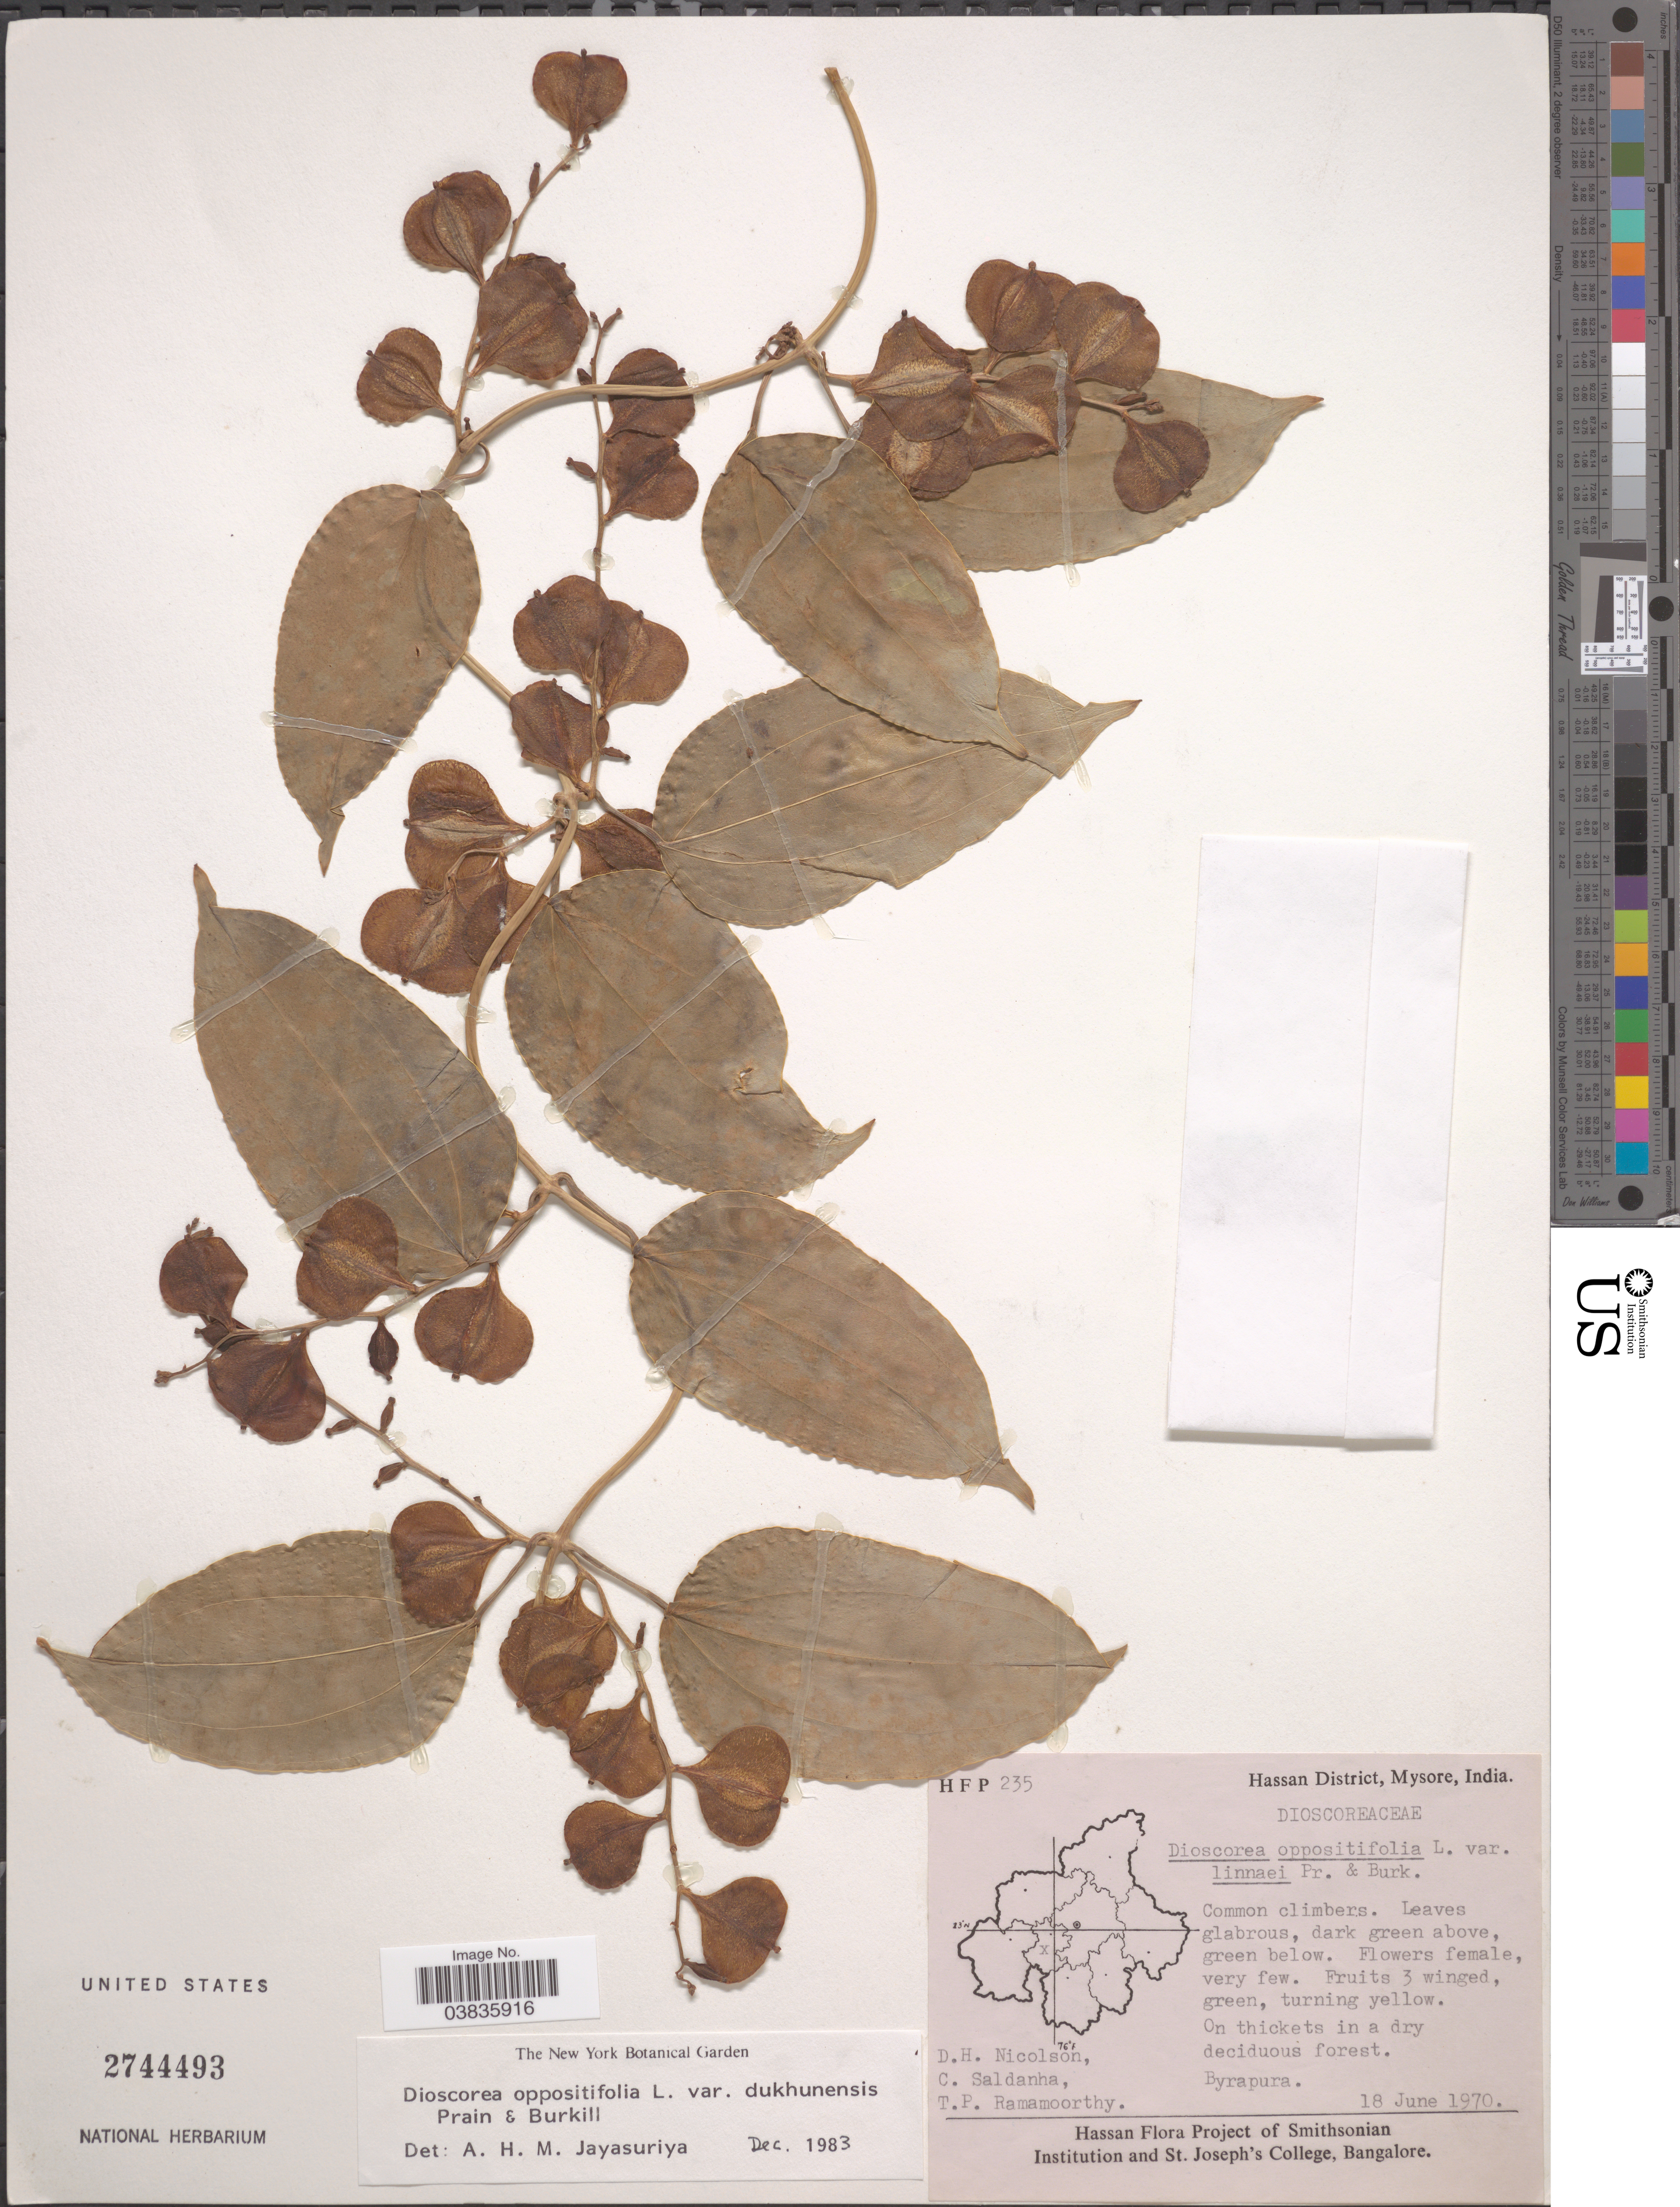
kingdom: Plantae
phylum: Tracheophyta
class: Liliopsida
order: Dioscoreales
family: Dioscoreaceae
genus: Dioscorea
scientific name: Dioscorea oppositifolia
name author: L.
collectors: D. H. Nicolson, C. Saldanha & T. P. Ramamoorthy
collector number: HFP 235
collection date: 1970-06-18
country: India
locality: Hassan District, Mysore. Byrapura.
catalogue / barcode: US 2744493